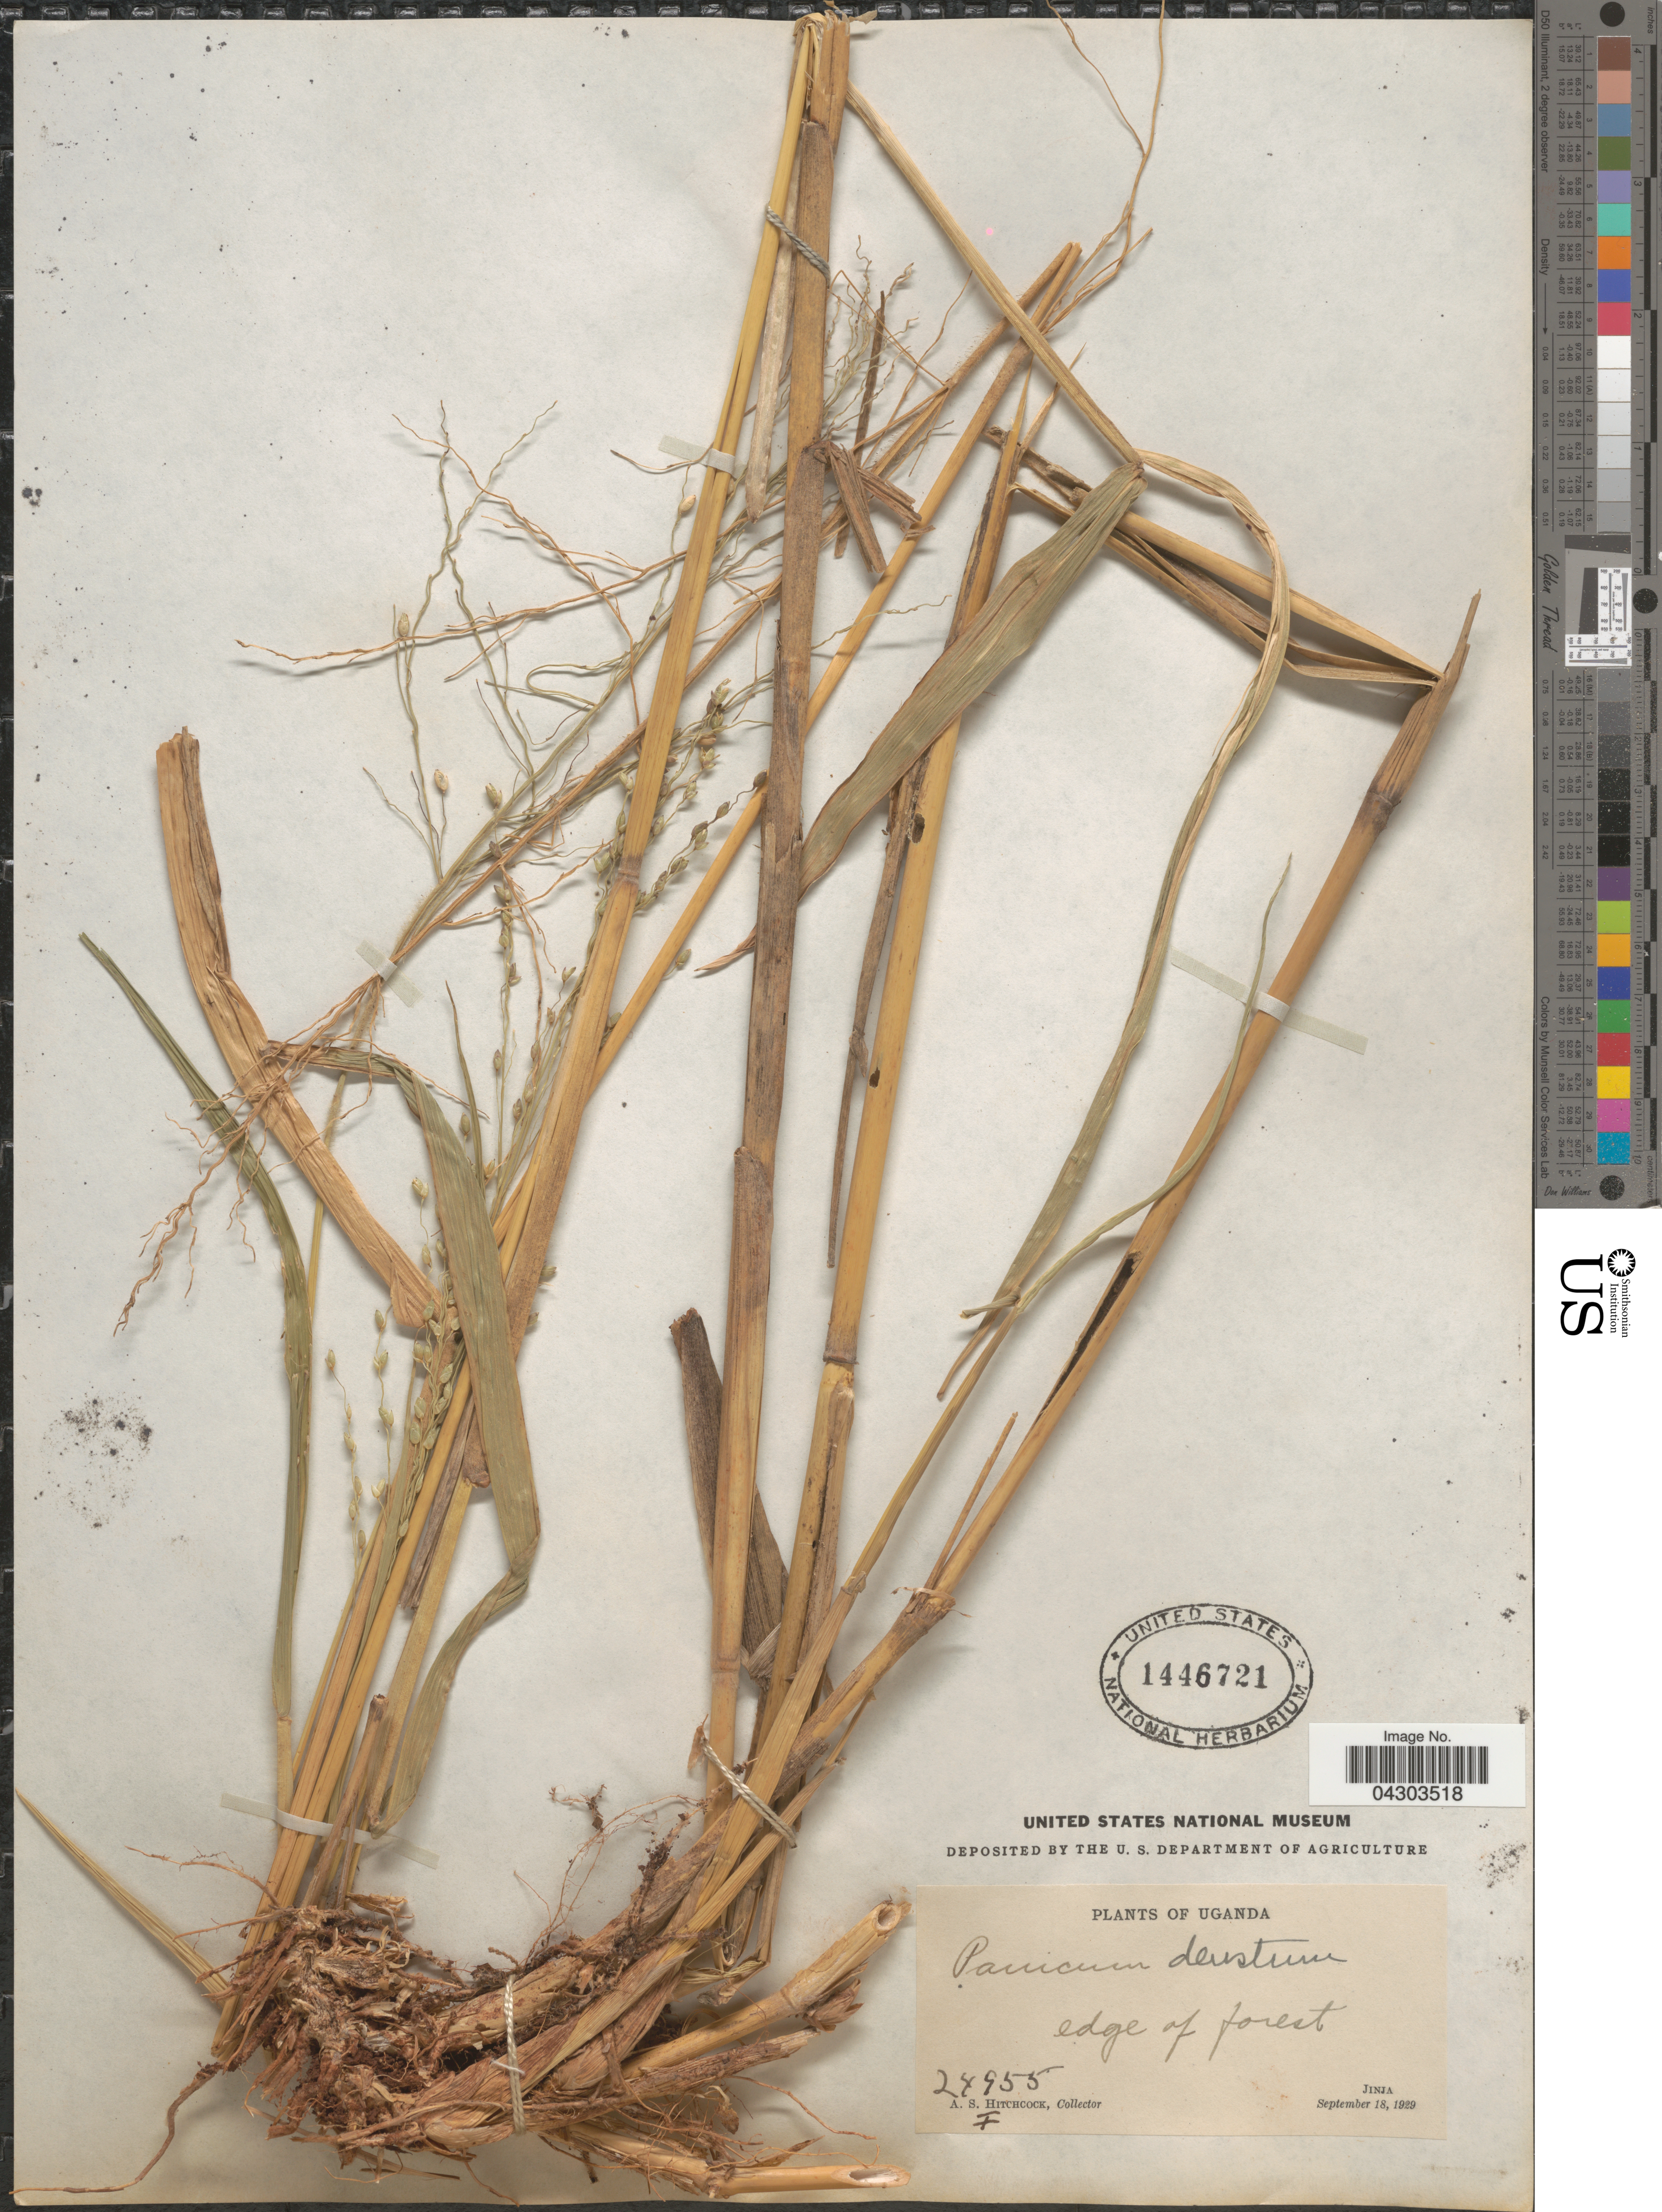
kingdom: Plantae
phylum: Tracheophyta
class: Liliopsida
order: Poales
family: Poaceae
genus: Panicum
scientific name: Panicum deustum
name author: Thunb.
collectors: A. S. Hitchcock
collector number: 24955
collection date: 1929-09-18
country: Uganda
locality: Edge of forest. Jinja.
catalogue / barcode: US 1446721